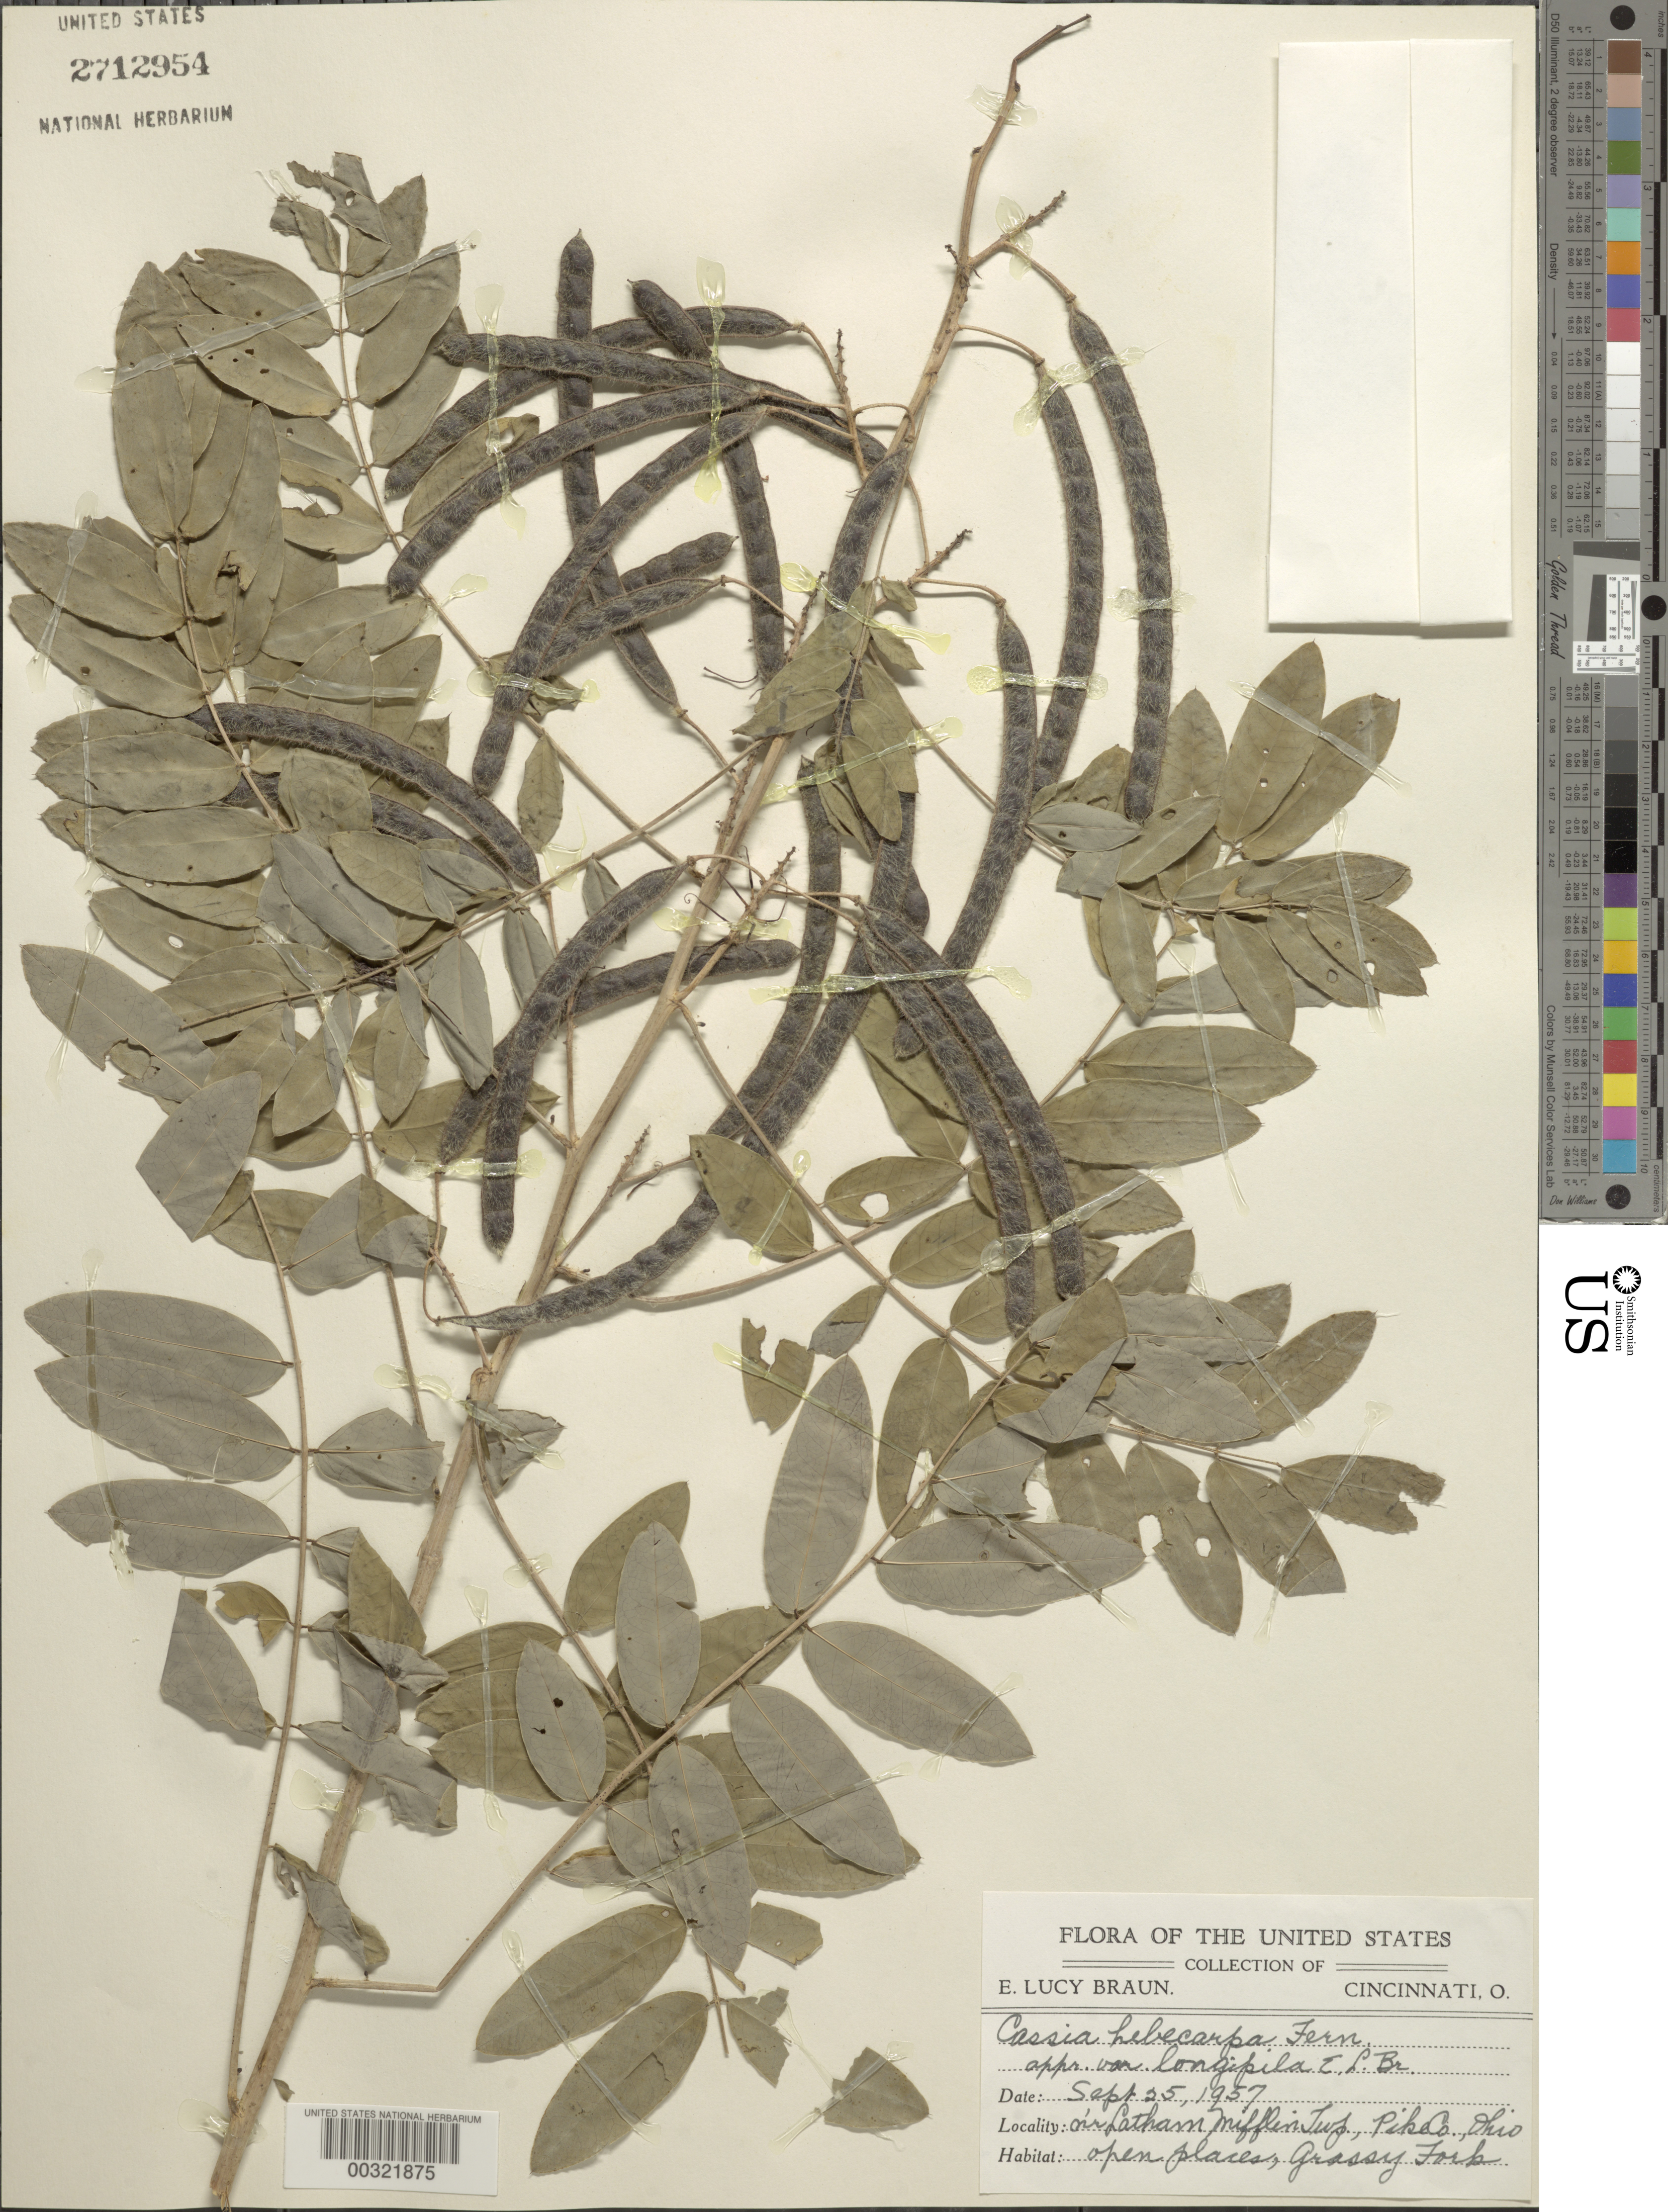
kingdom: Plantae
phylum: Tracheophyta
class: Magnoliopsida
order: Fabales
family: Fabaceae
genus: Senna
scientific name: Senna hebecarpa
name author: (Fernald) H.S. Irwin & Barneby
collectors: E. L. Braun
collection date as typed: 25 Sep 1957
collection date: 1957-09-25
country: United States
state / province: Ohio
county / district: Pike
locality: Near latham mifflin twp.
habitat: Open places, grassy fork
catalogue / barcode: US 2712954